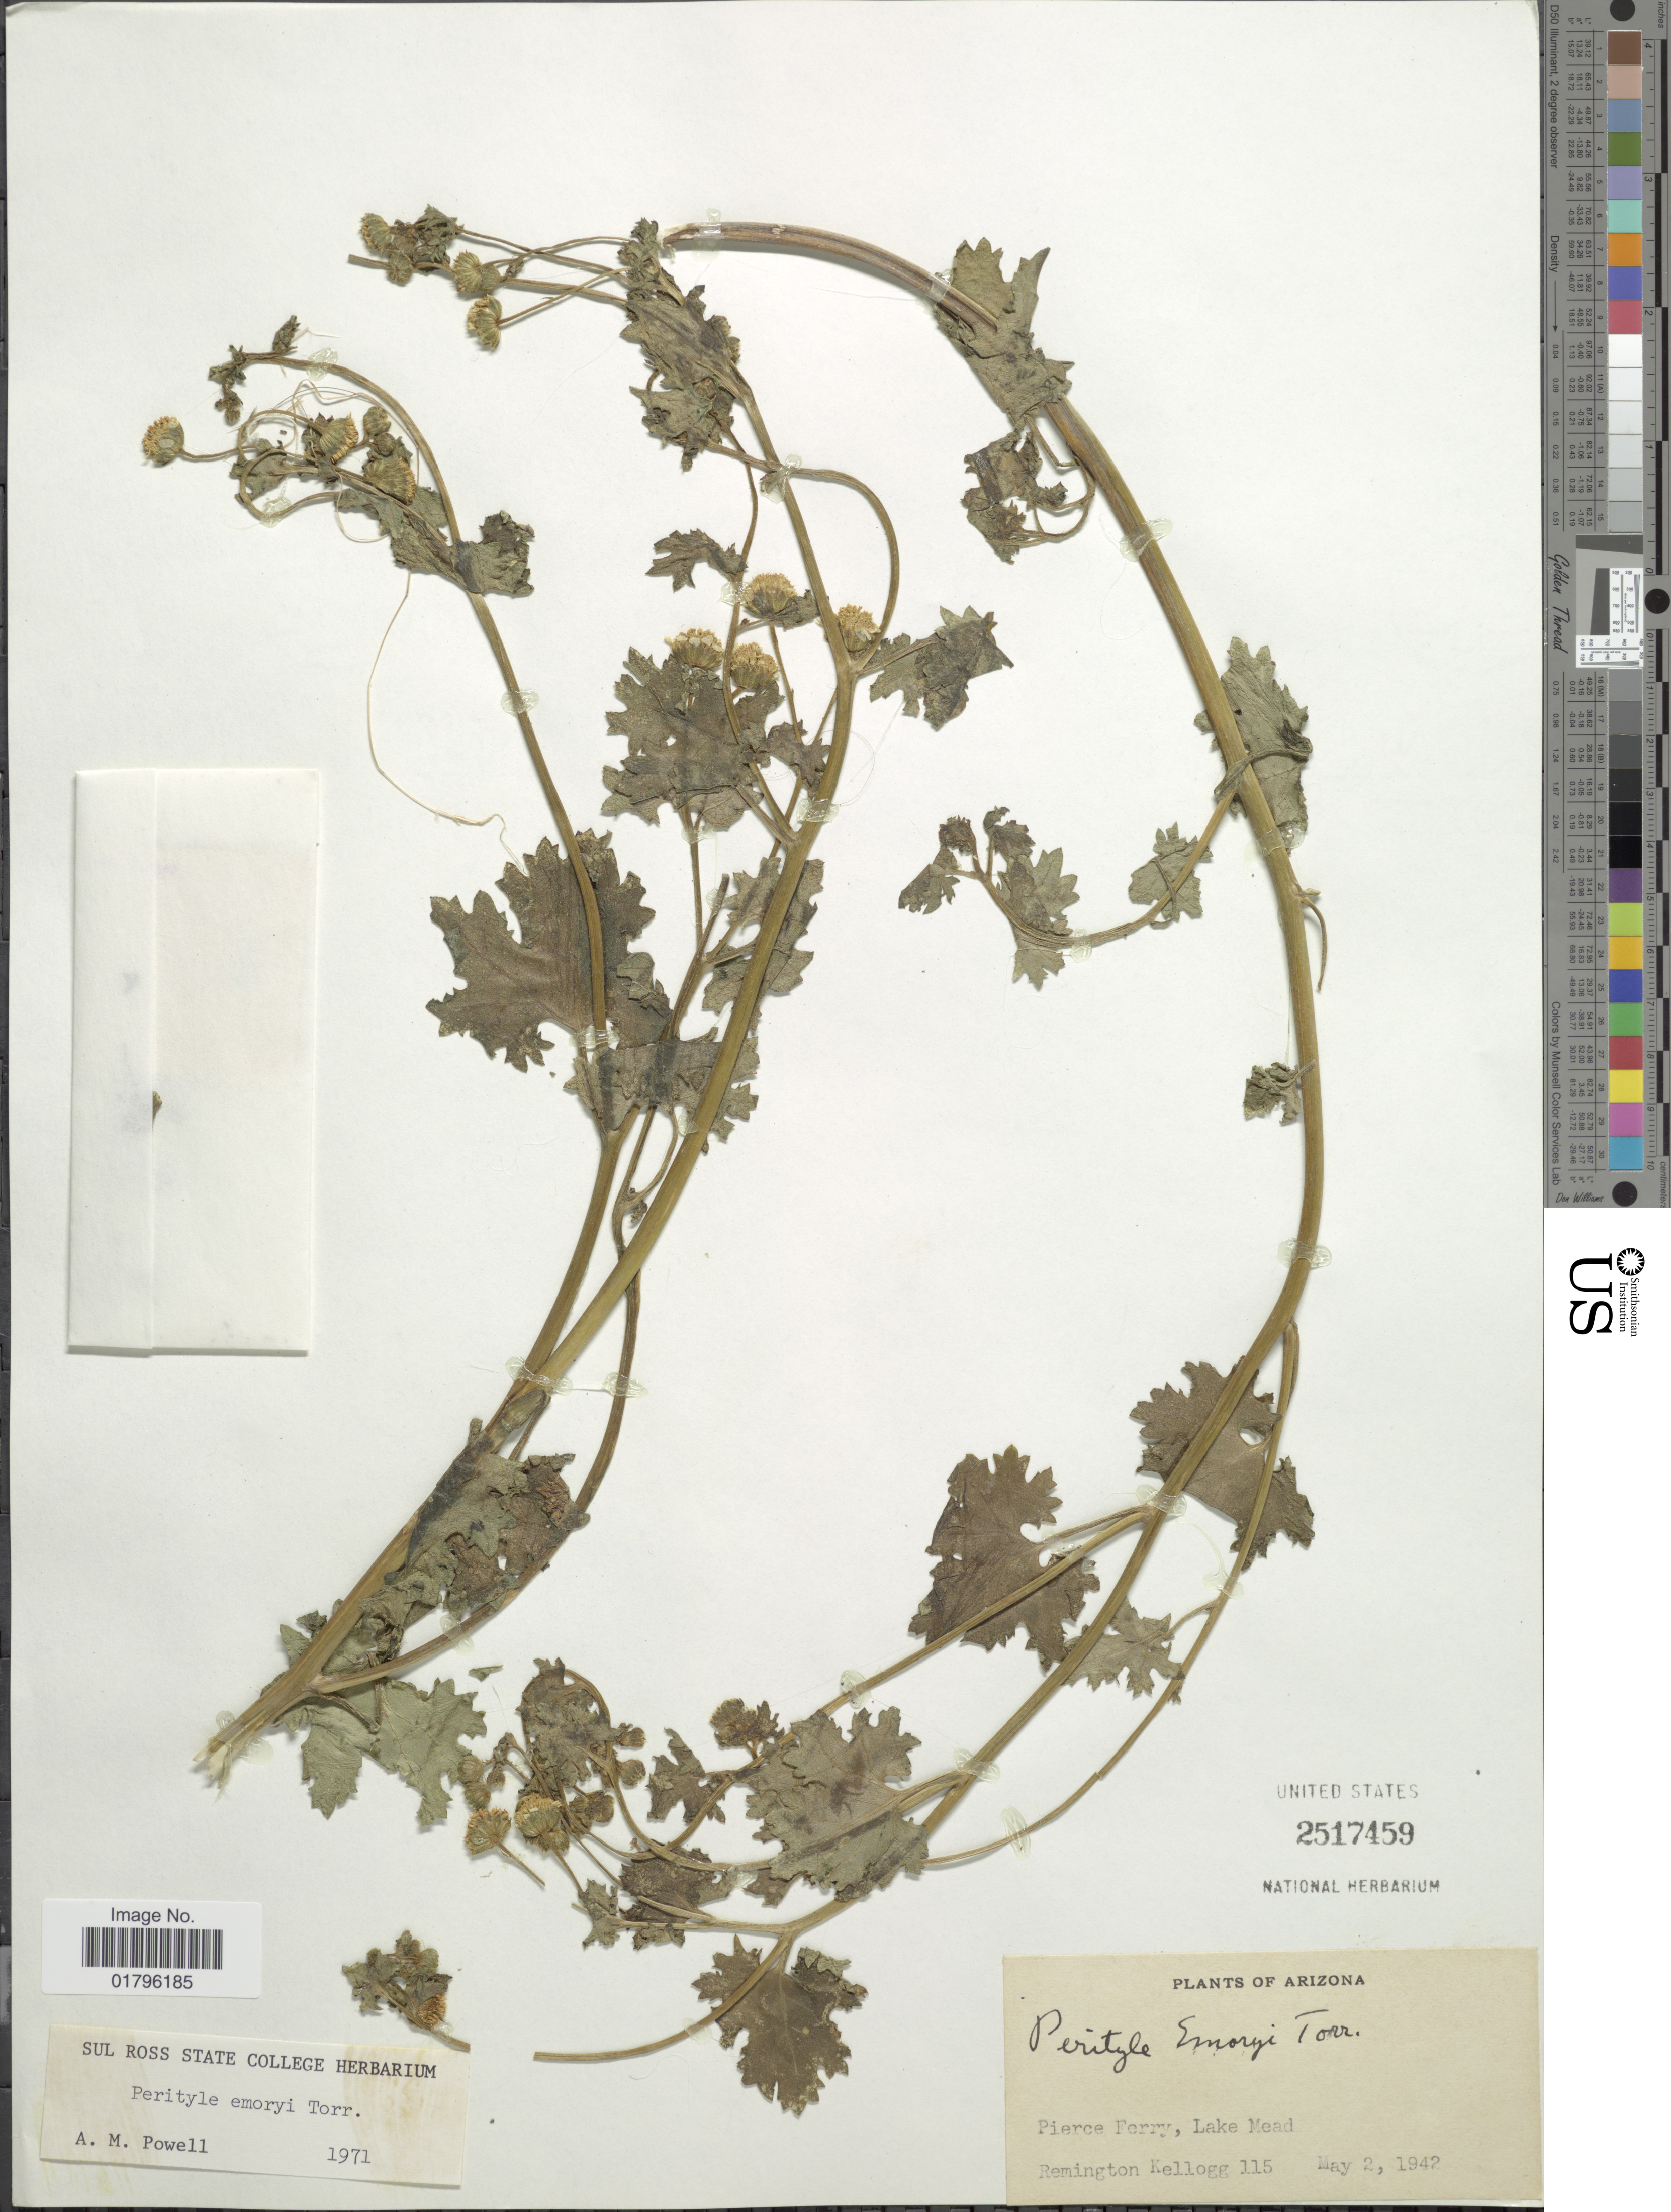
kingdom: Plantae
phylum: Tracheophyta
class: Magnoliopsida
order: Asterales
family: Asteraceae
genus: Perityle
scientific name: Perityle emoryi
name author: Torr.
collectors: R. Kellogg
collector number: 115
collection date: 1942-05-02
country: United States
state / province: Arizona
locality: Pierce Ferry, Lake Mead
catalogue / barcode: US 2517459